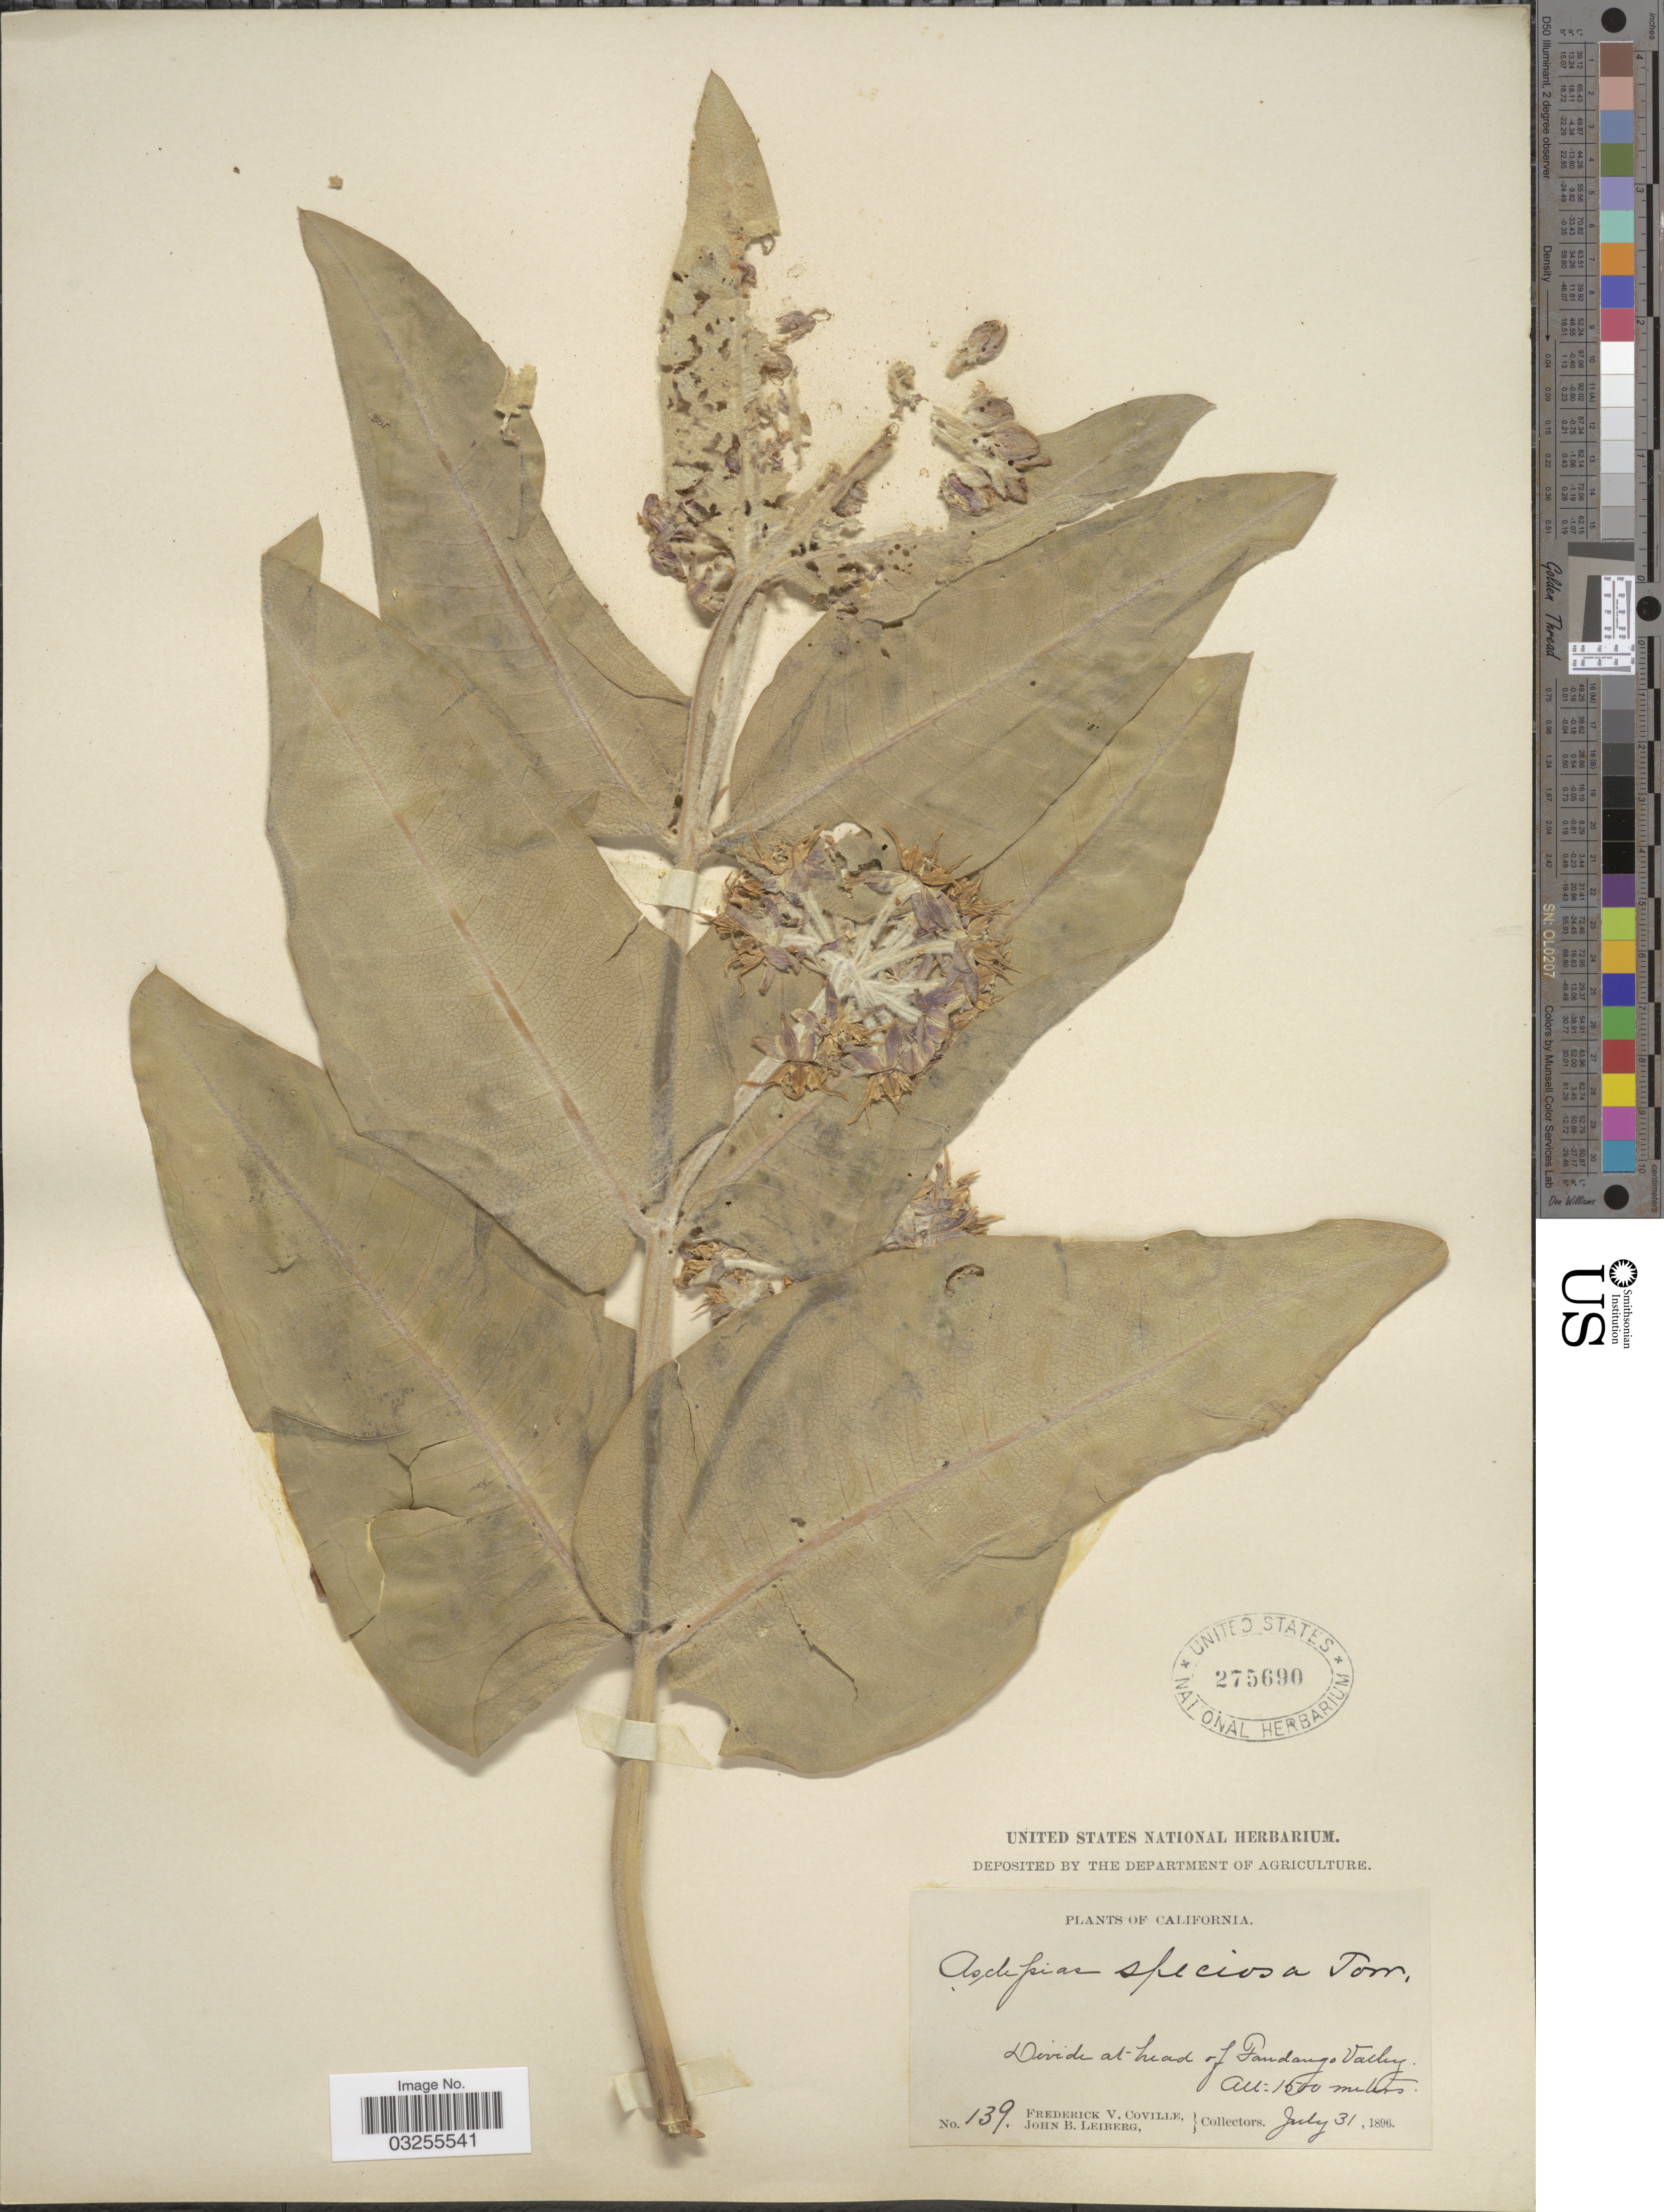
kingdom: Plantae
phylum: Tracheophyta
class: Magnoliopsida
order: Gentianales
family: Apocynaceae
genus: Asclepias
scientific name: Asclepias speciosa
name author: Torr.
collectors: F. V. Coville & J. B. Leiberg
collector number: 139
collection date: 1896-07-31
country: United States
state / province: California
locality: Divide at head of Fandango Valley.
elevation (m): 1500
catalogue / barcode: US 275690